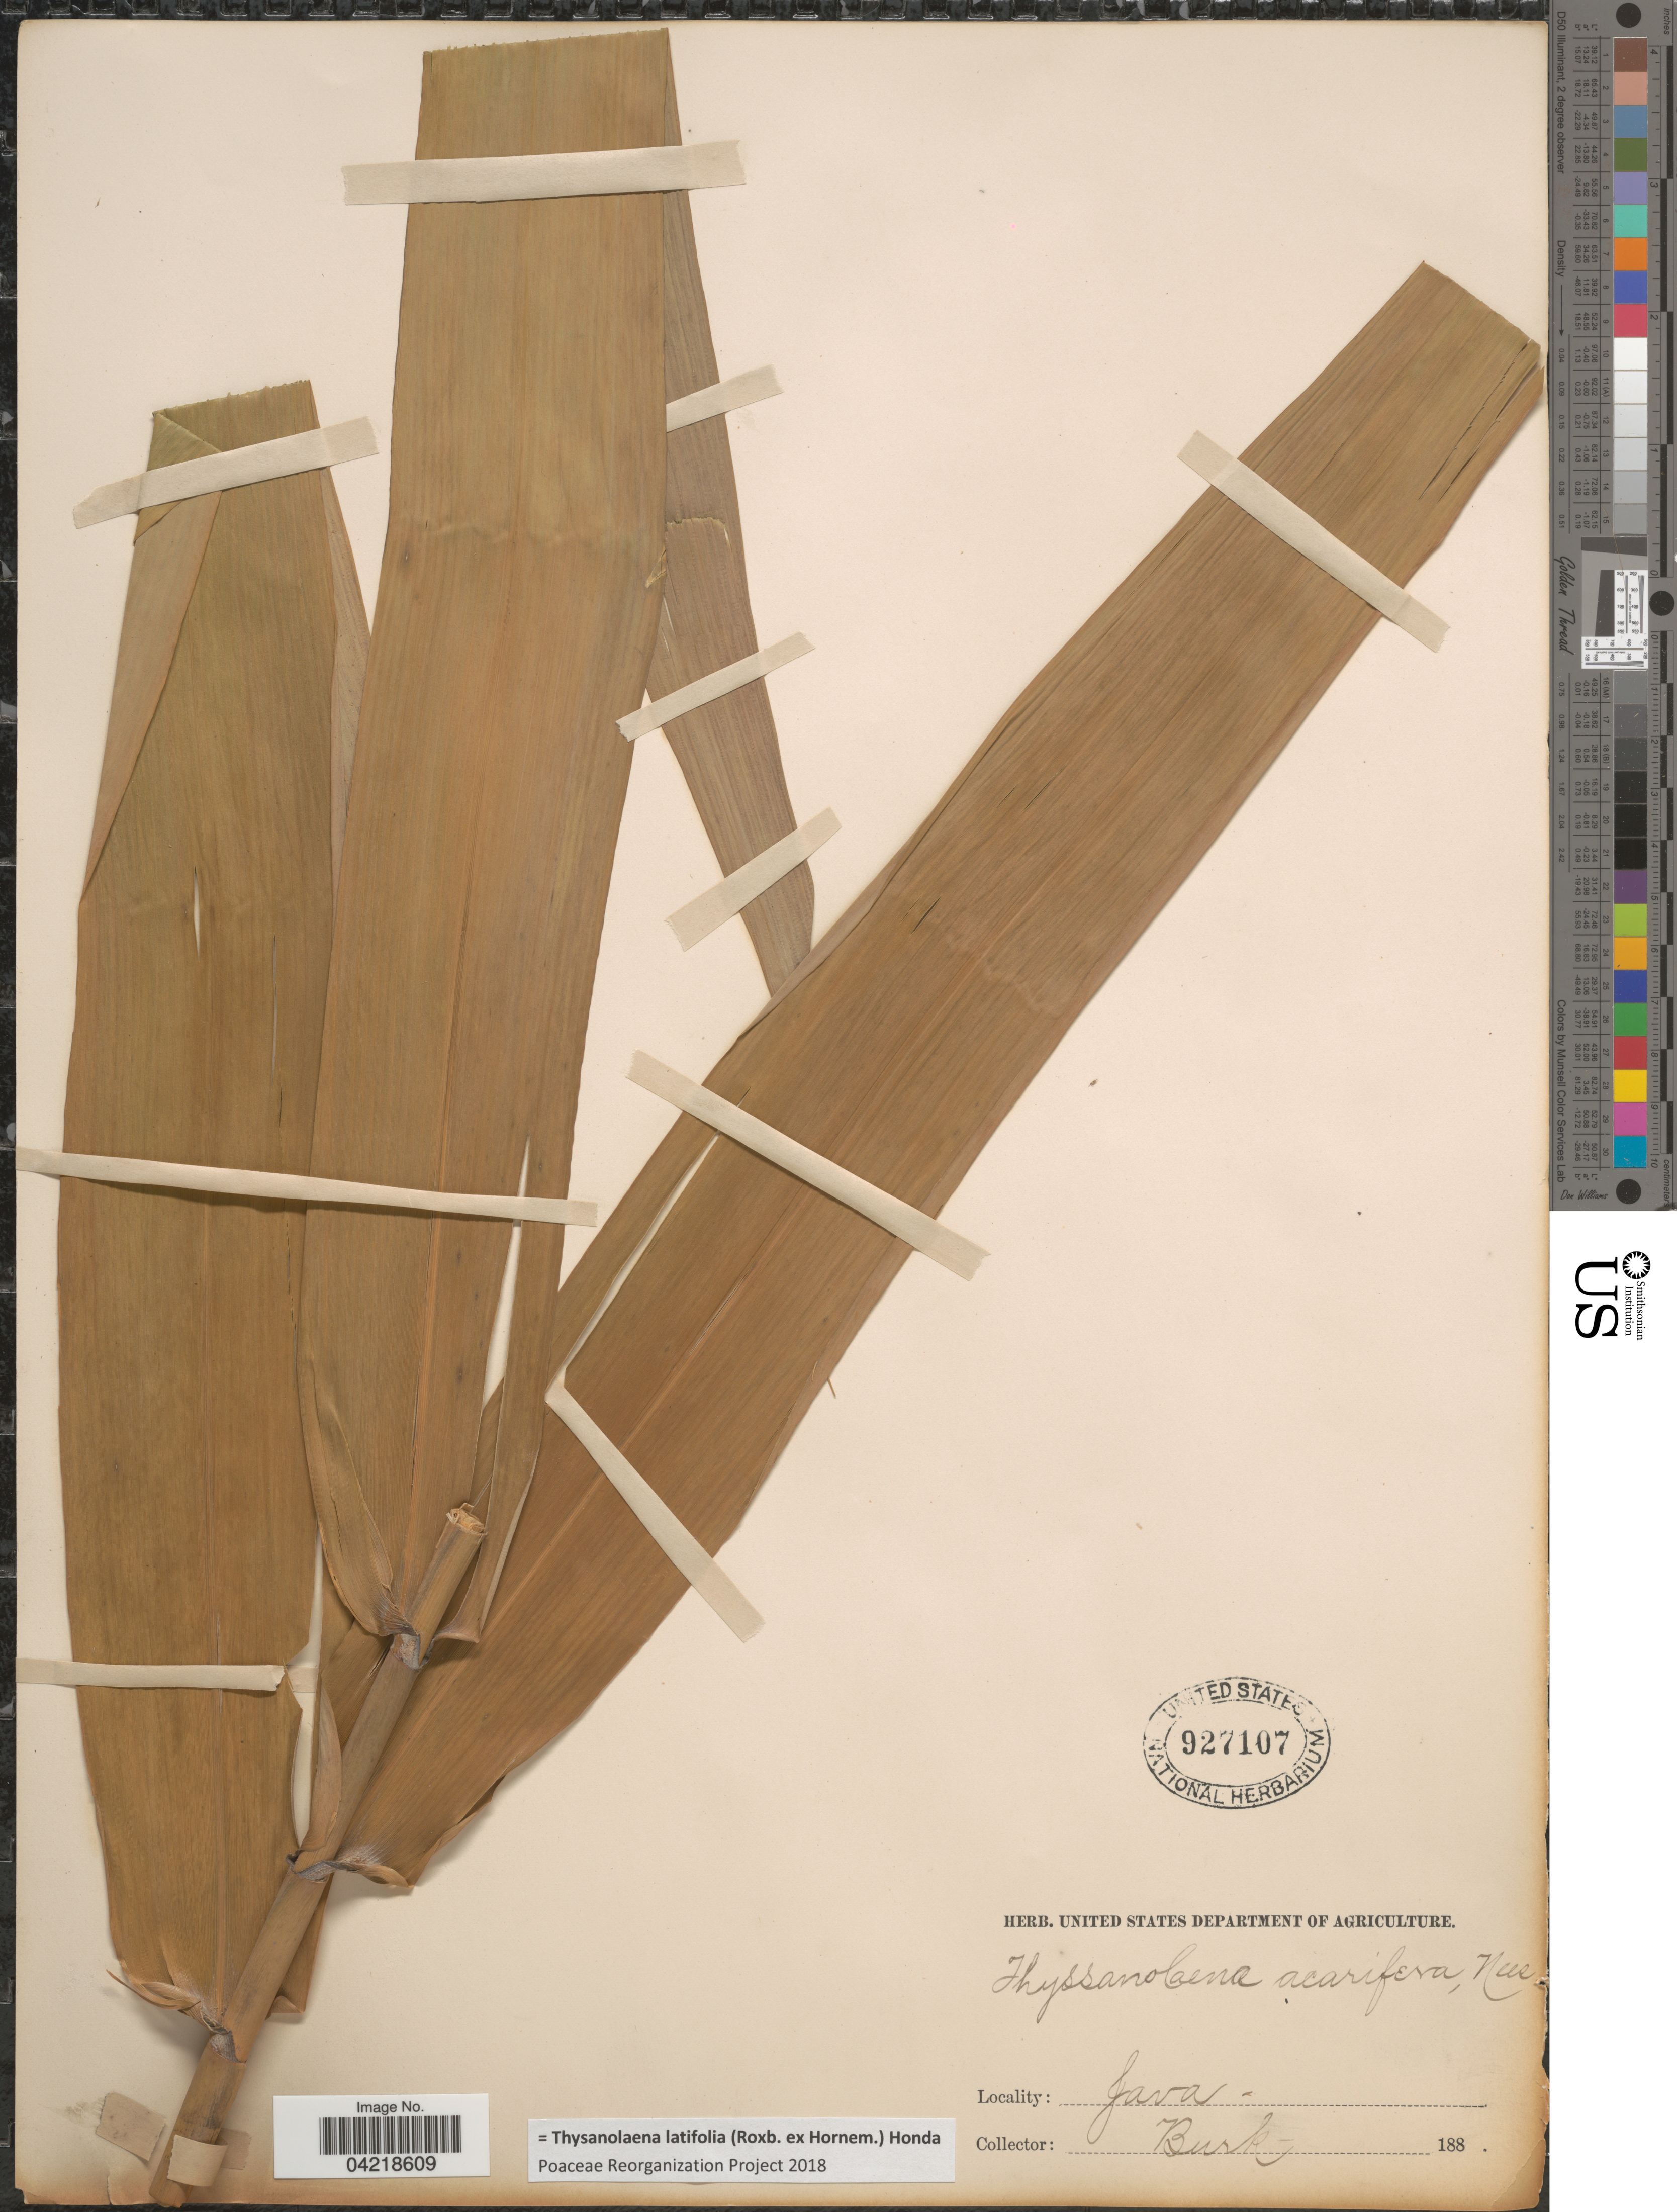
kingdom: Plantae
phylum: Tracheophyta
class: Liliopsida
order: Poales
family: Poaceae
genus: Thysanolaena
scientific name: Thysanolaena latifolia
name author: (Roxb. ex Hornem.) Honda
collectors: Burk.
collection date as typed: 188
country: Indonesia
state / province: Java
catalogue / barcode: US 927107